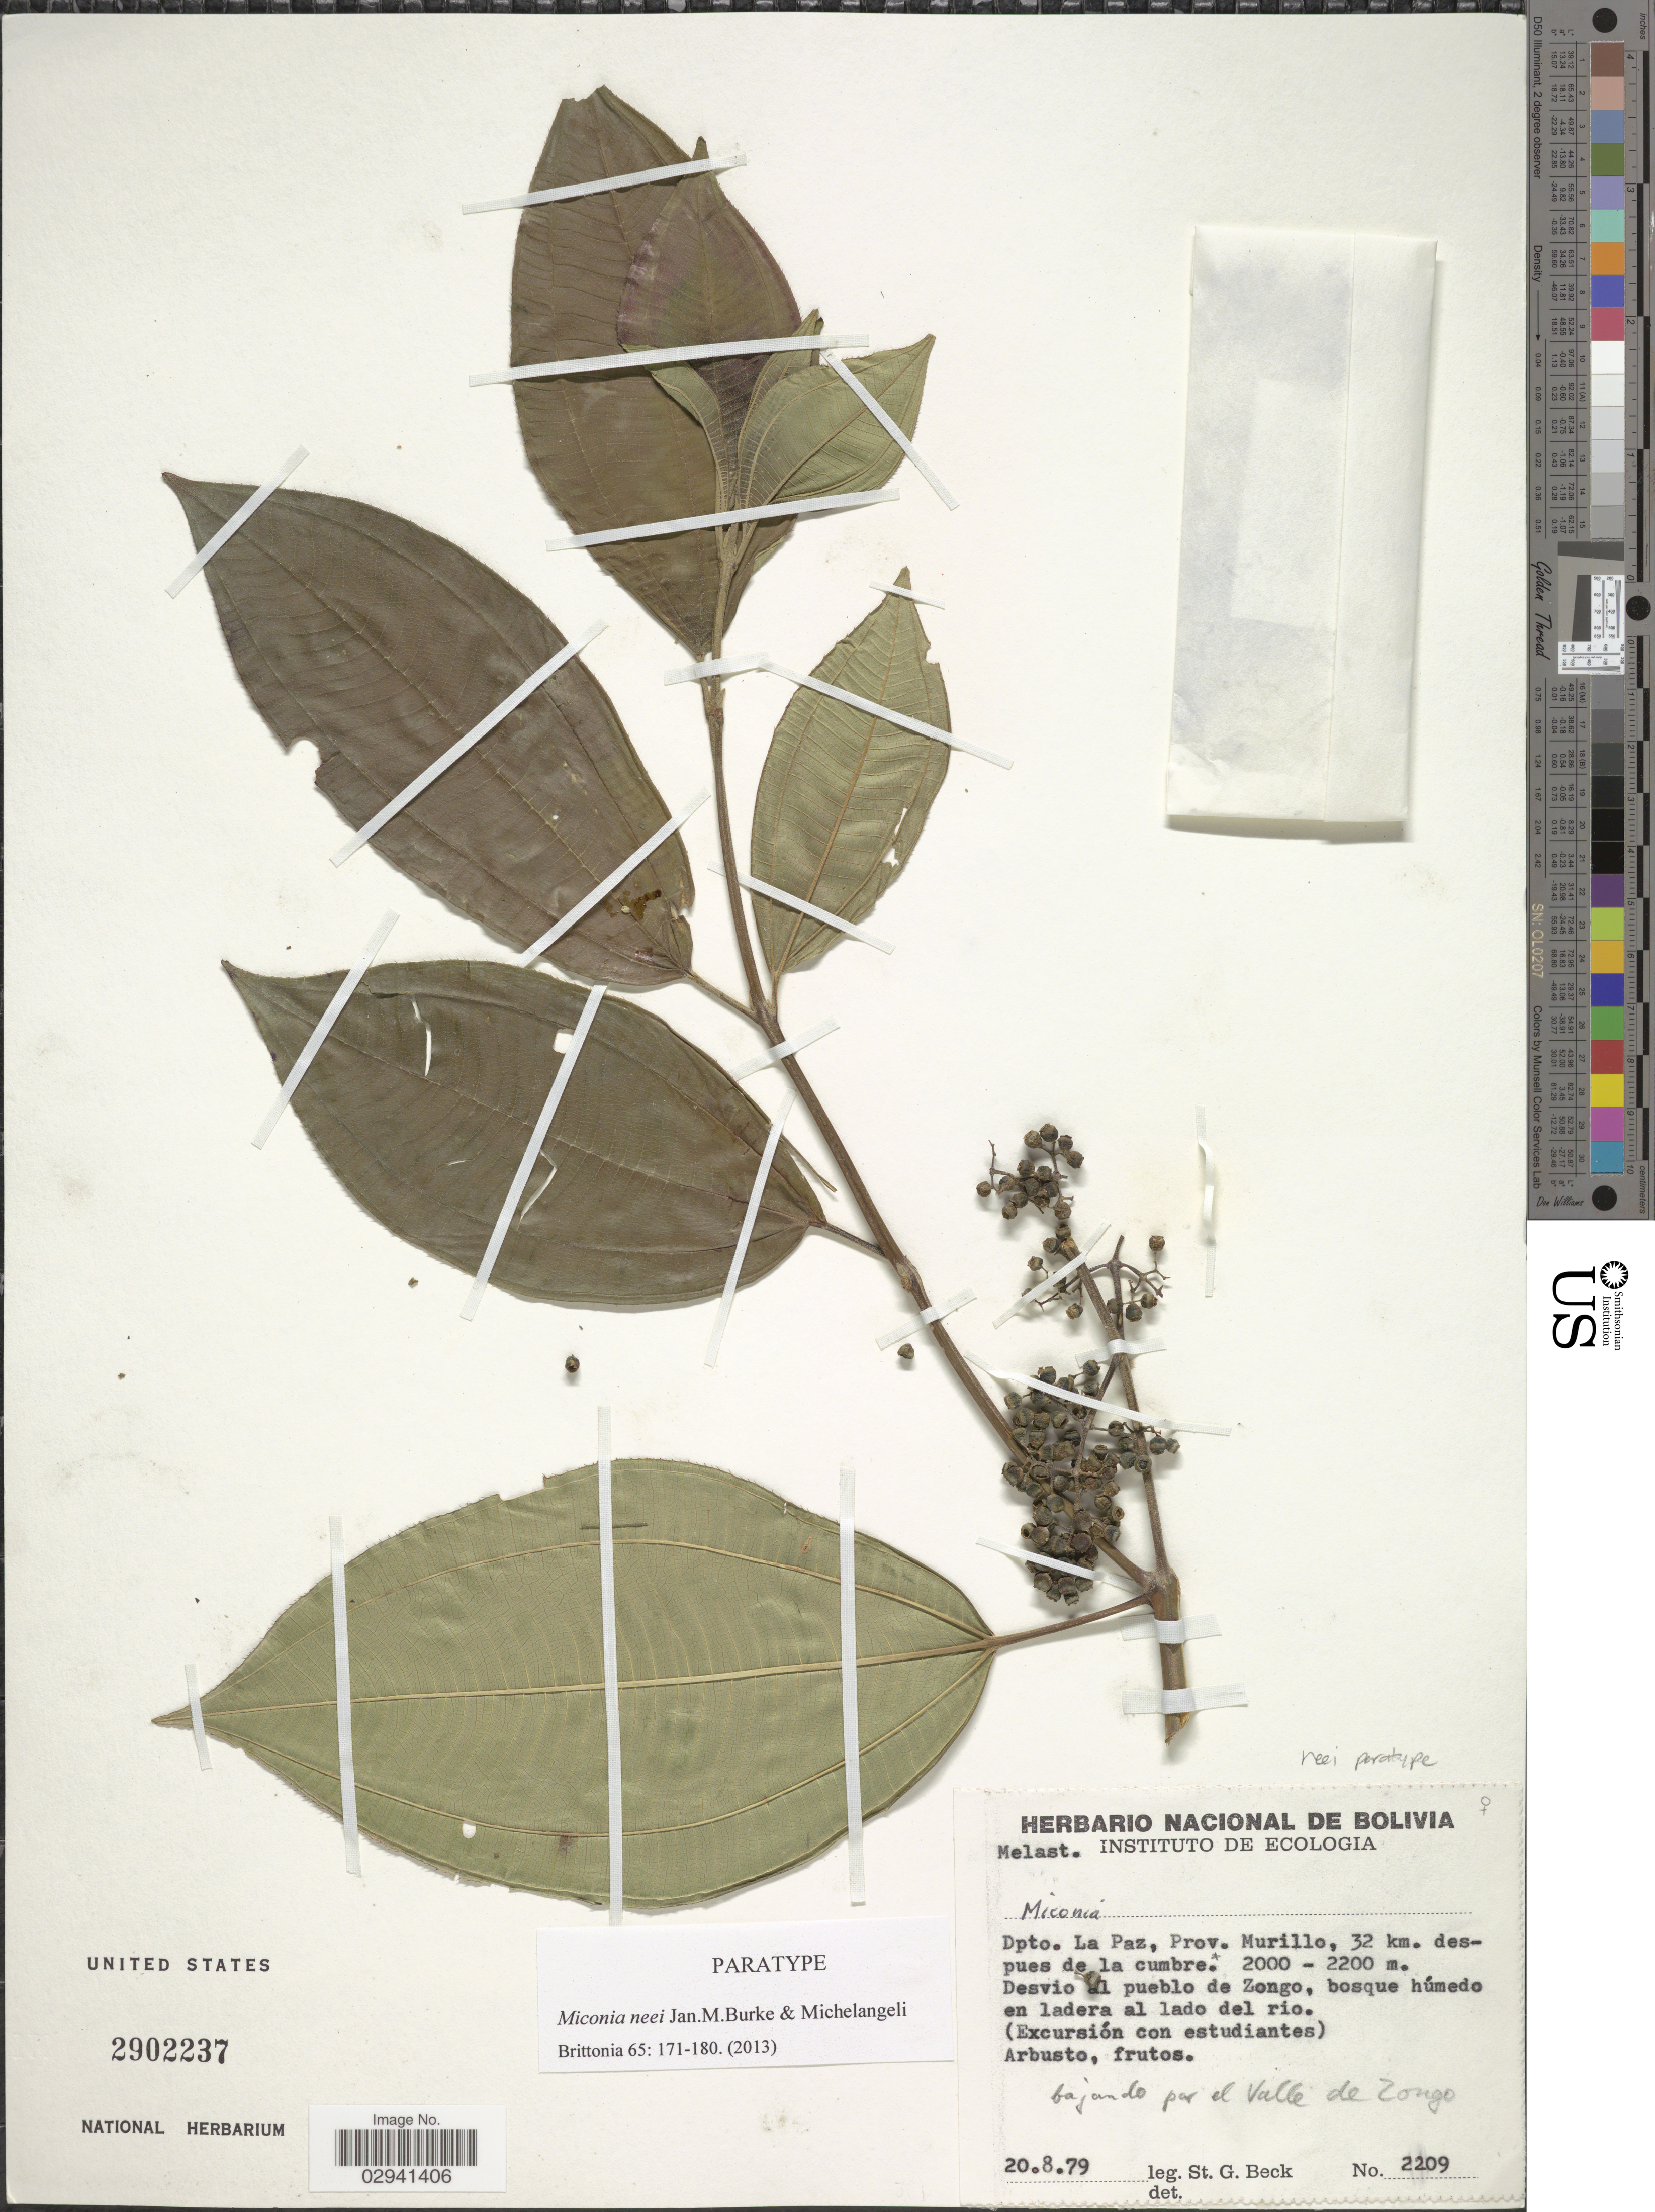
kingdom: Plantae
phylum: Tracheophyta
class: Magnoliopsida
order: Myrtales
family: Melastomataceae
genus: Miconia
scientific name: Miconia neei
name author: Jan.M. Burke & Michelang.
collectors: S. G. Beck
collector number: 2209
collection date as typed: Transcribed d/m/y: 20/8/79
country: Bolivia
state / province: La Paz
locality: Dpto. La Paz, Prov. Murillo, 32 km. despues de la cumbre, Desvio al pueblo de Zongo, bosque húmedo en ladera al lado del río.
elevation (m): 2000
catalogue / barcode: US 2902237